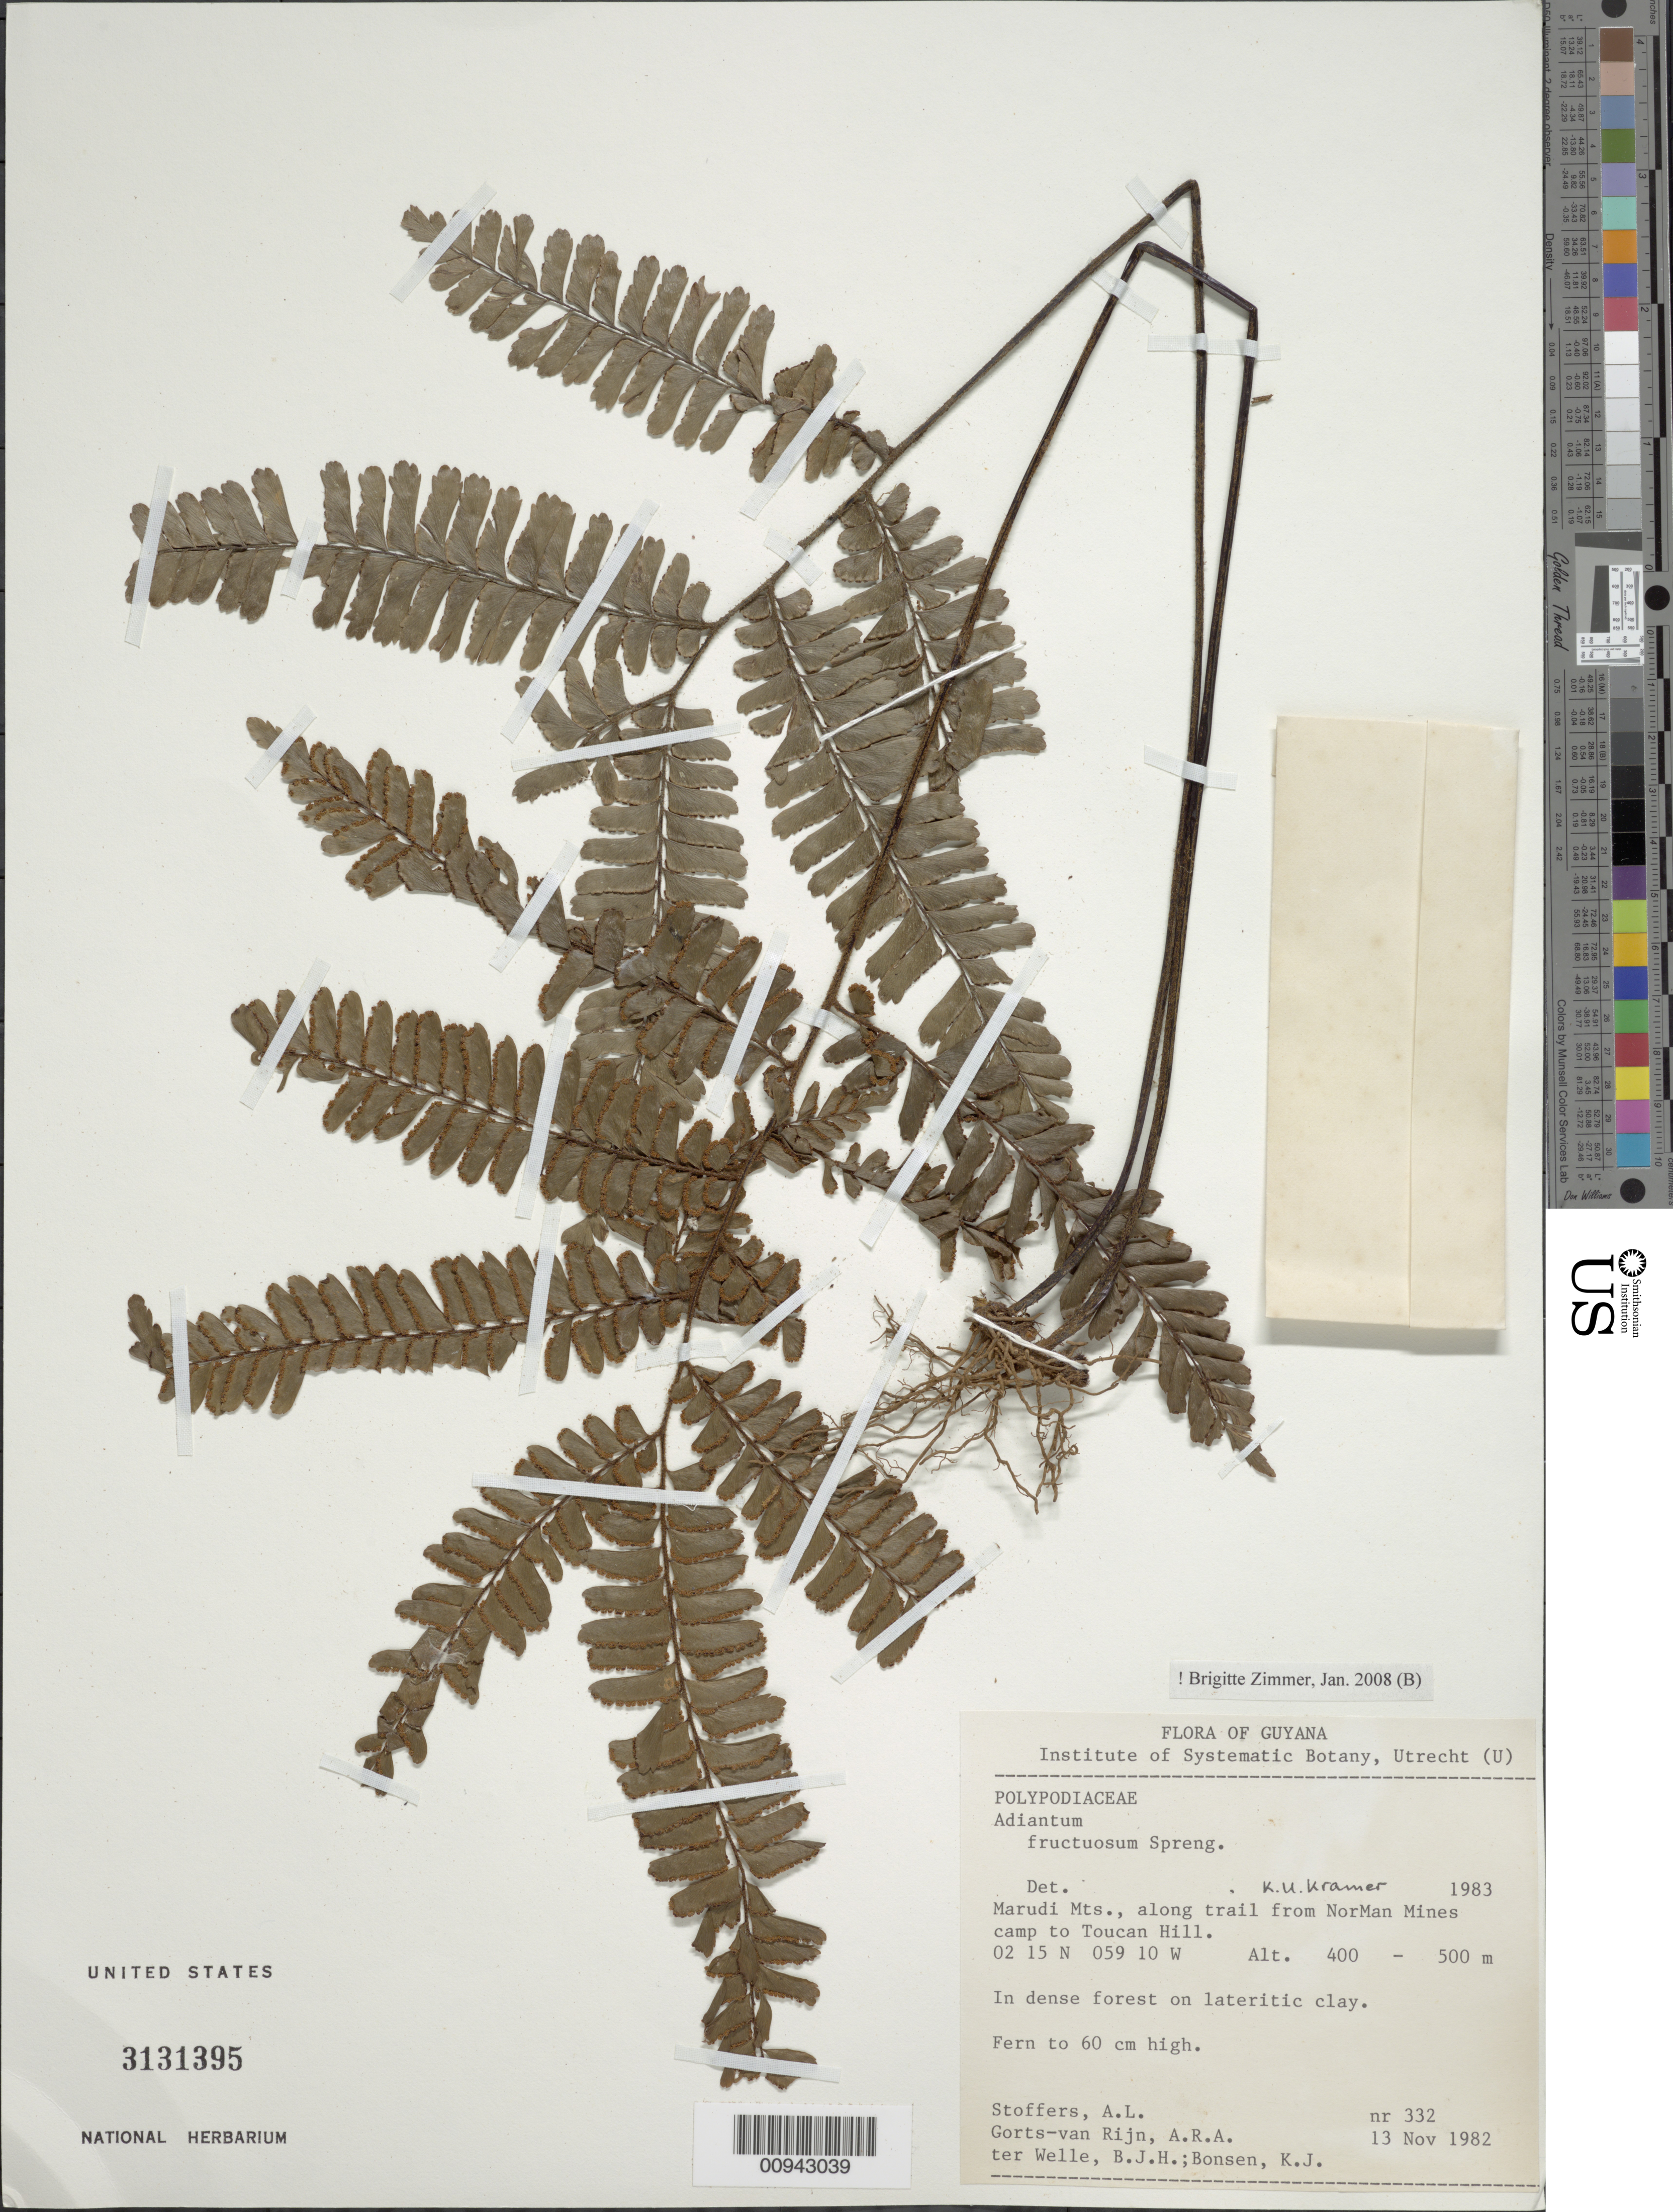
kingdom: Plantae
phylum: Tracheophyta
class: Polypodiopsida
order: Polypodiales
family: Pteridaceae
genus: Adiantum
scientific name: Adiantum fructuosum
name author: Poepp. ex Spreng.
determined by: Zimmer, B.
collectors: A. Stoffers, A. .R. A. Görts-van Rijn, B. Welle & K. Bonsen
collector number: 332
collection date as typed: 13-Nov-82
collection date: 1982-11-13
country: Guyana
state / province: U. Takutu-U. Essequibo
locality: Marudi Mts., along trail from NorMan Mines camp to Toucan Hill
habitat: Dense forest on lateritic clay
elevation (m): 400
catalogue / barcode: US 3131395